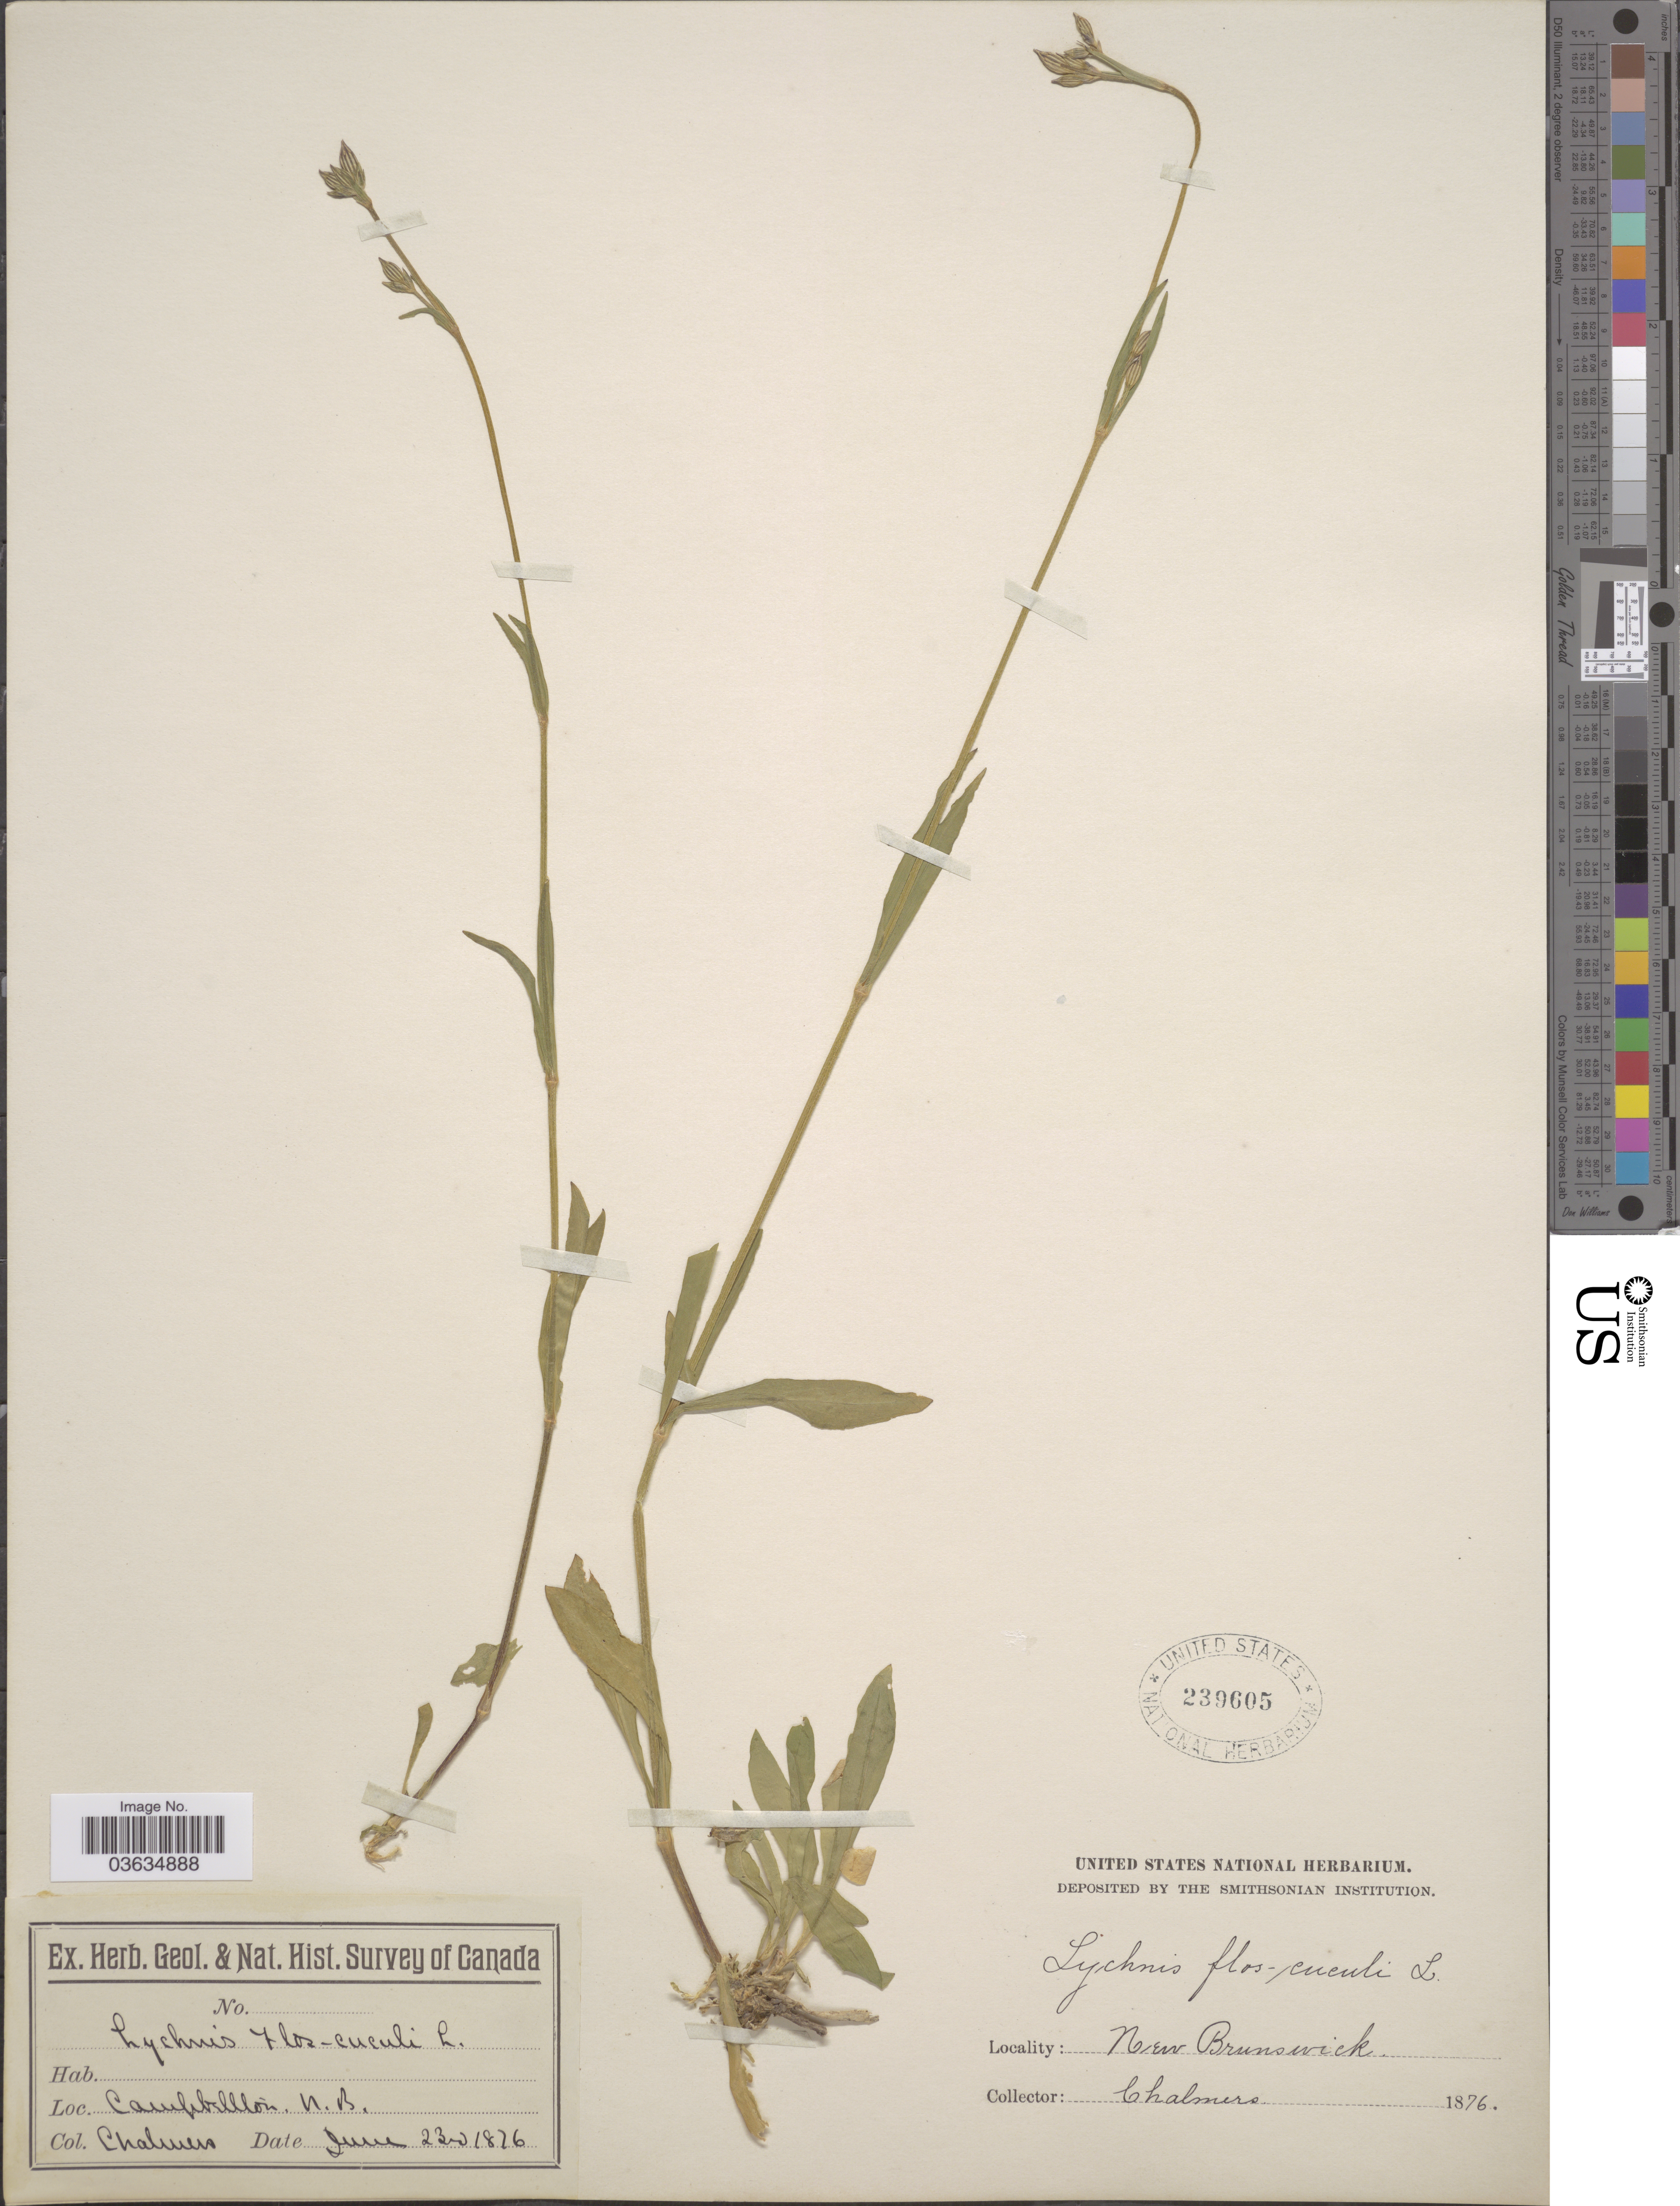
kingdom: Plantae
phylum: Tracheophyta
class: Magnoliopsida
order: Caryophyllales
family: Caryophyllaceae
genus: Silene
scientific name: Silene flos-cuculi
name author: (L.) Greuter & Burdet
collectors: -. Chalmers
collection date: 1876-06-23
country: Canada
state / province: New Brunswick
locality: Campbellton.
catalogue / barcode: US 239605